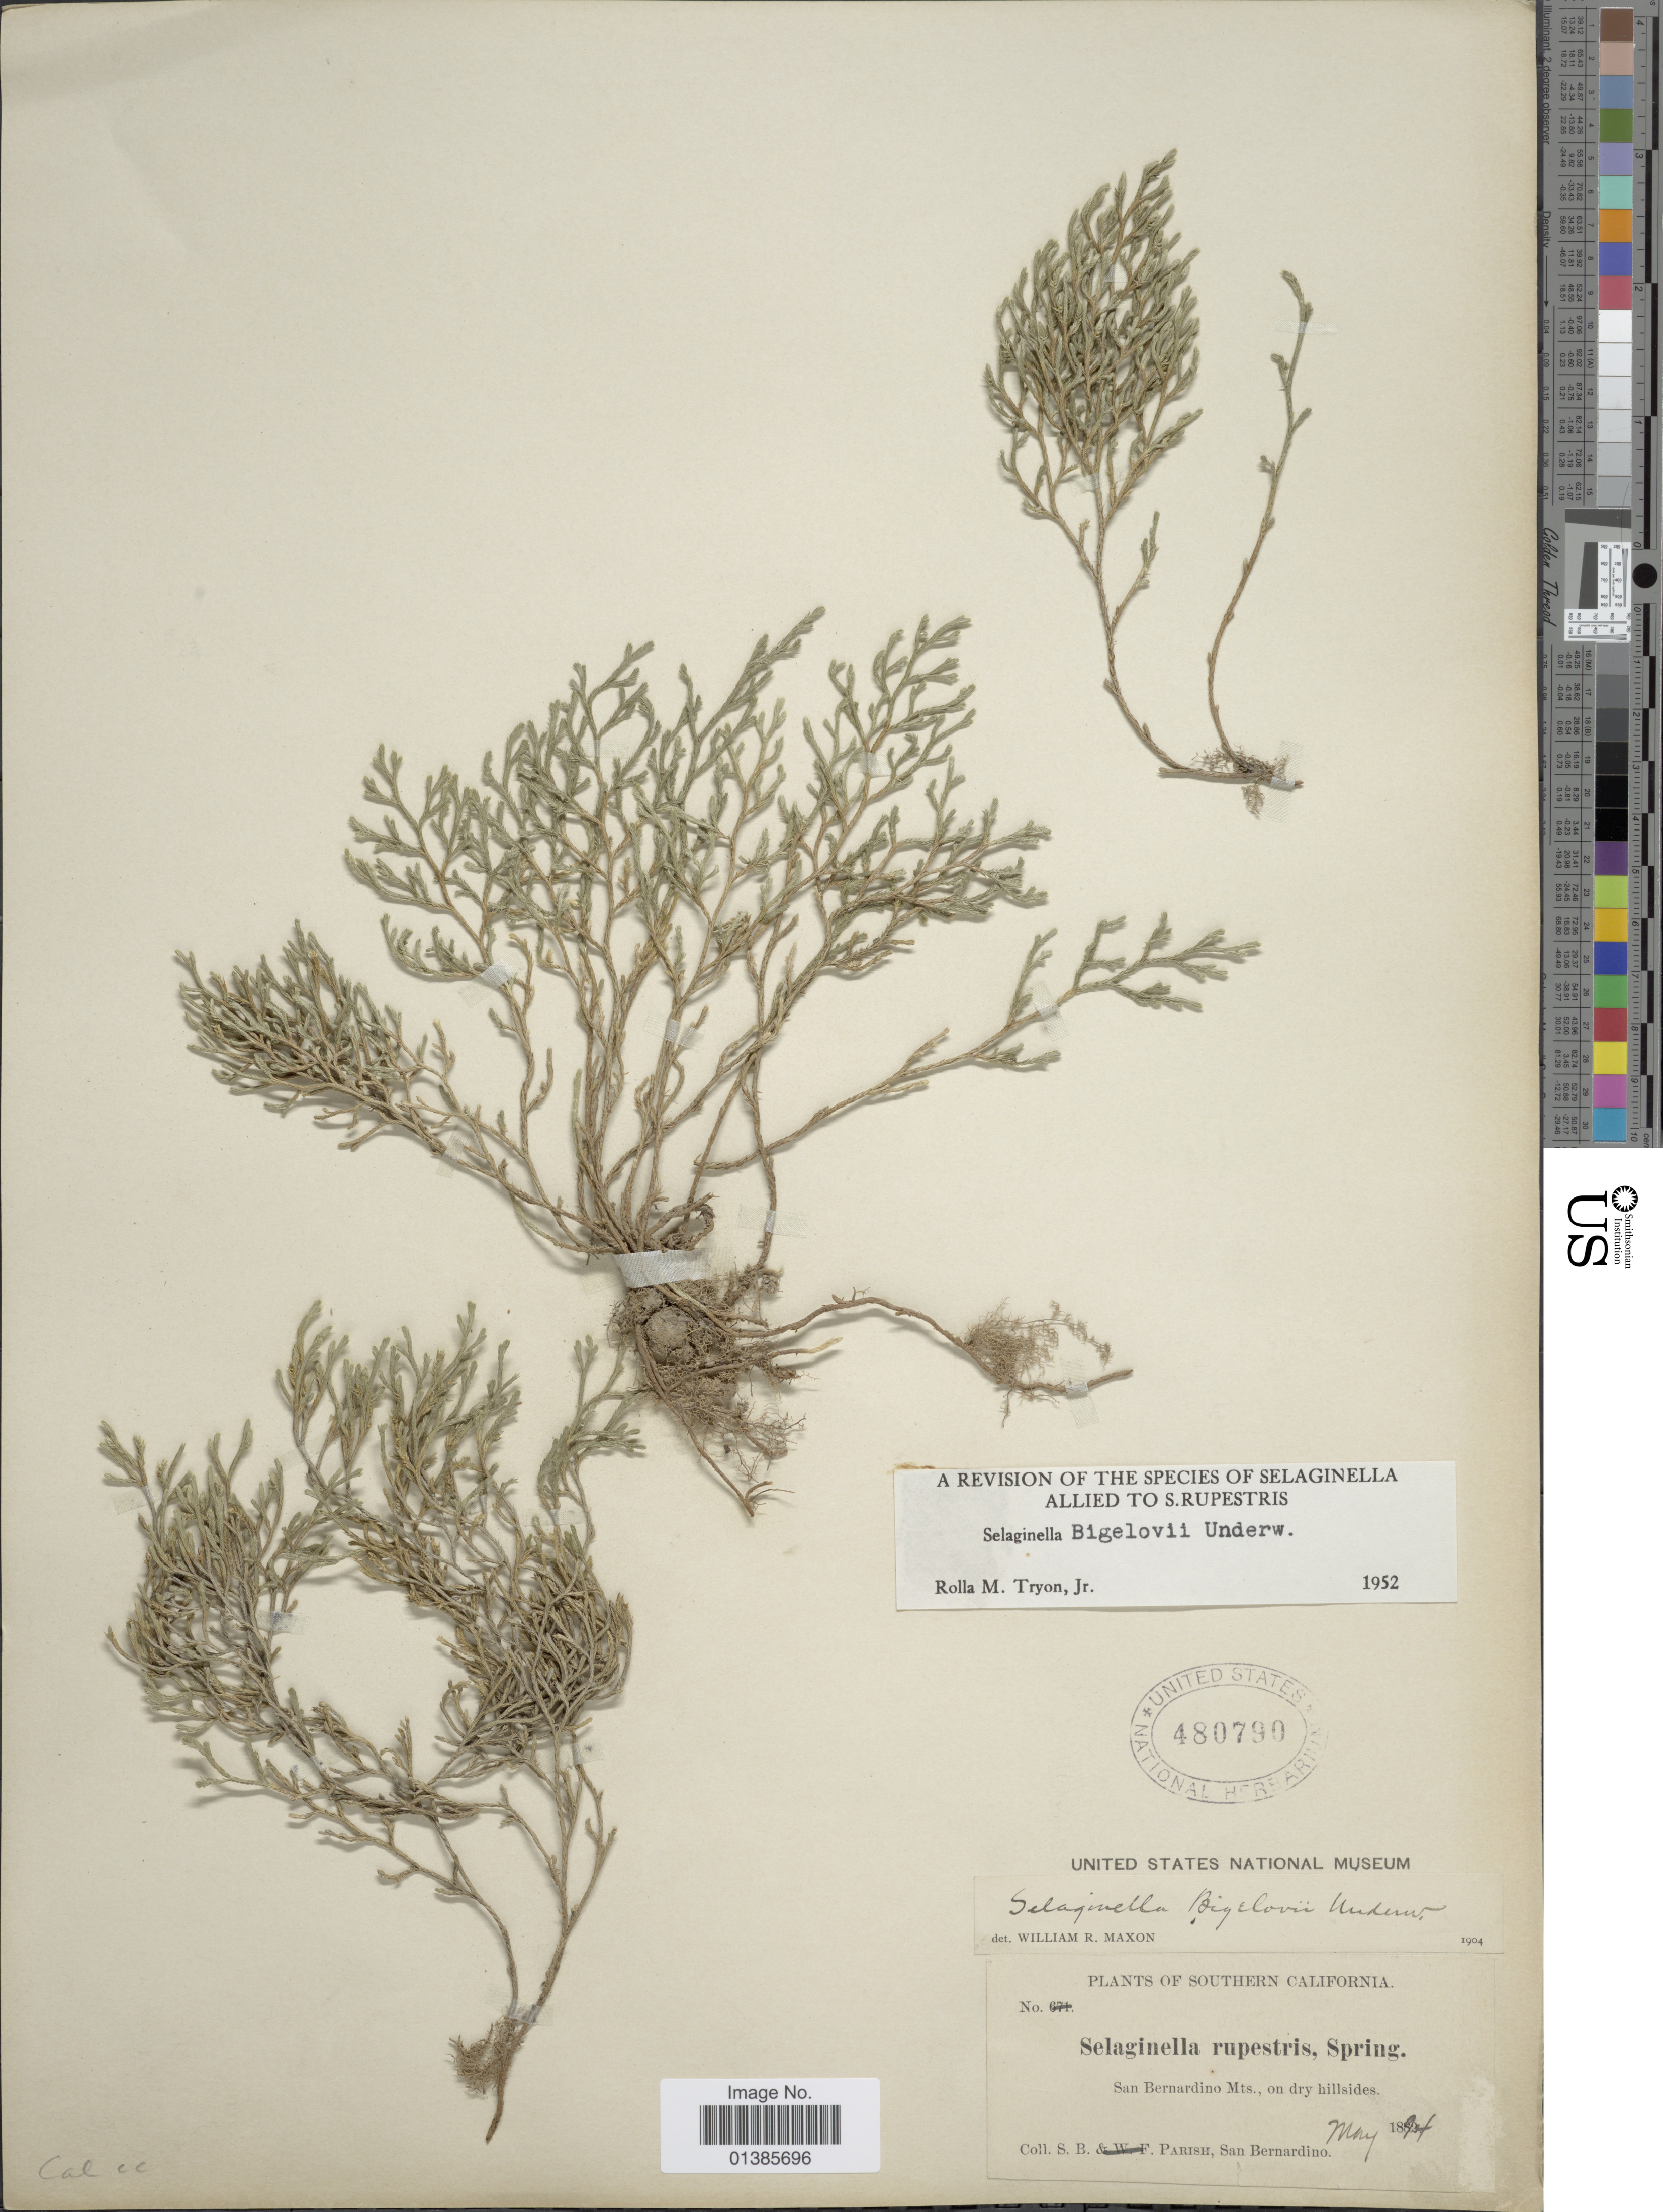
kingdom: Plantae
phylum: Tracheophyta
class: Lycopodiopsida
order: Selaginellales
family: Selaginellaceae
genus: Selaginella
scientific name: Selaginella bigelovii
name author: Underw.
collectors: S. B. Parish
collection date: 1894-05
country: United States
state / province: California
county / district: San Bernardino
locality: Southern California. San Bernardino Mts., on dry hillsides.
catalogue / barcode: US 480790